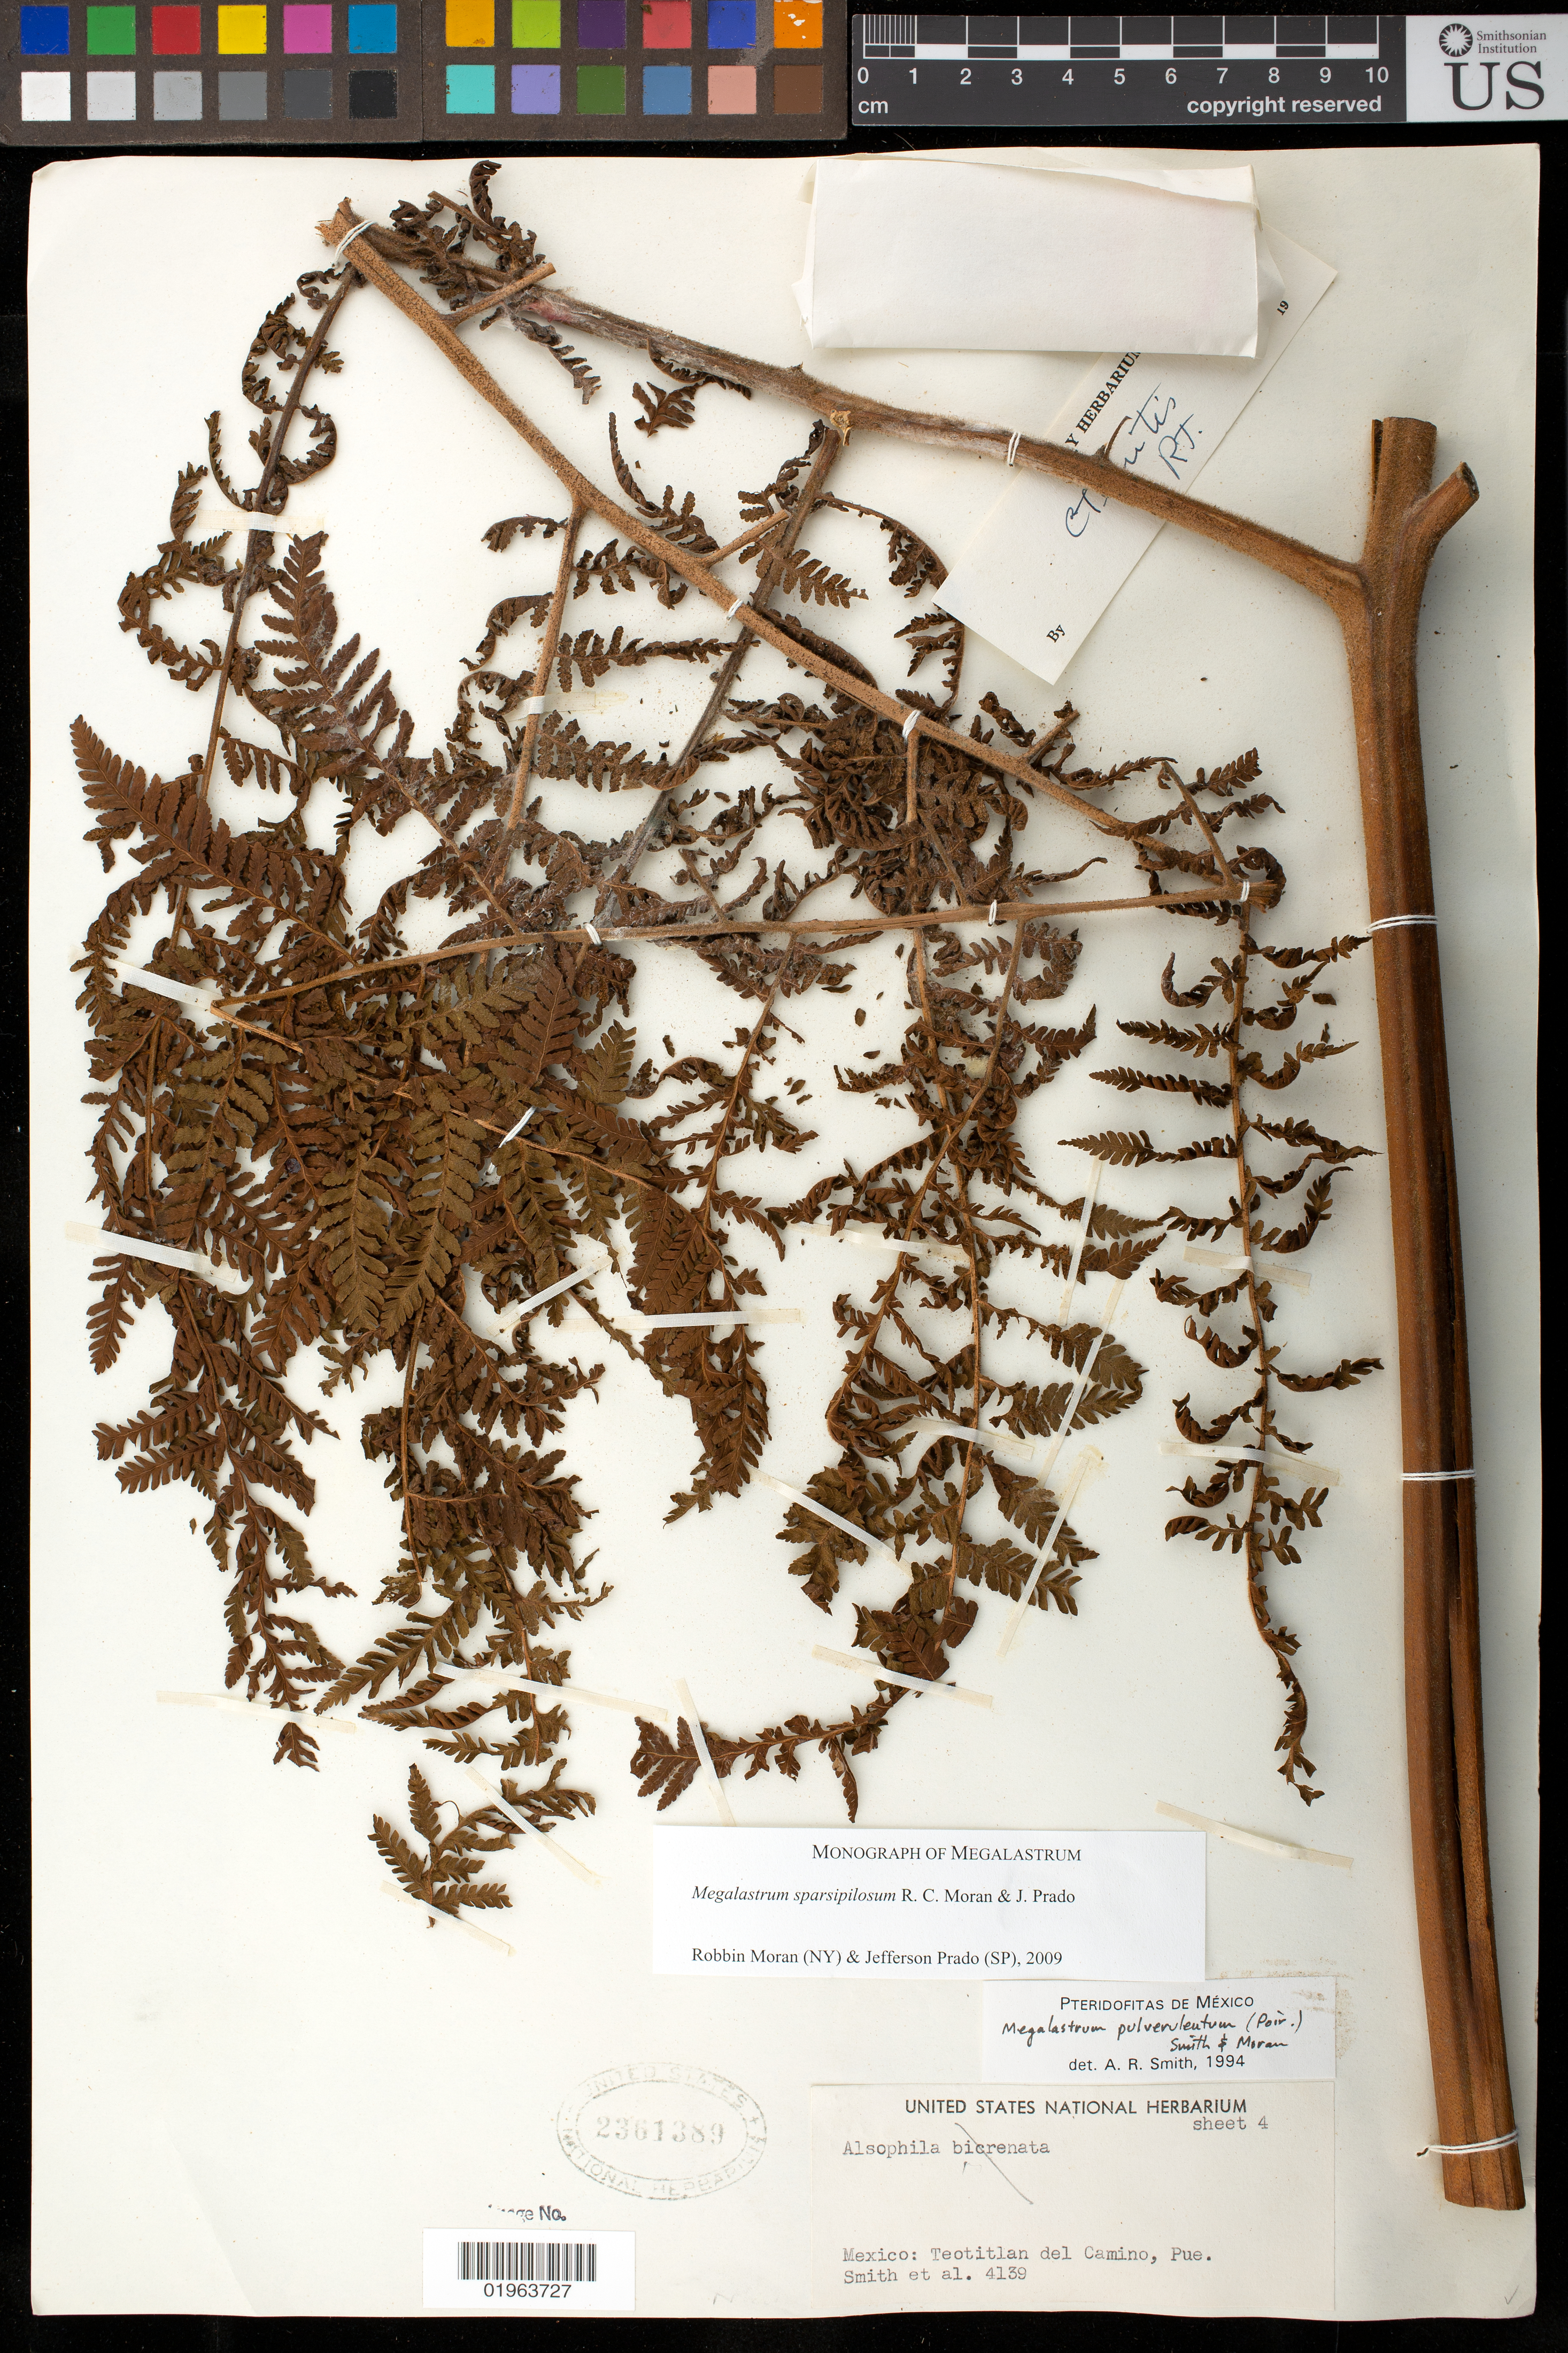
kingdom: Plantae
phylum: Tracheophyta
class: Polypodiopsida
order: Polypodiales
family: Dryopteridaceae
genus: Megalastrum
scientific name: Megalastrum sparsipilosum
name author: R.C. Moran & J. Prado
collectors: C. E. Smith Jr.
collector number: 4139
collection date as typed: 03 Aug 1961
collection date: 1961-08-03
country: Mexico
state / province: Puebla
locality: Teotitlan del Camino on the road to Huautla.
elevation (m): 2000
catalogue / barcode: US 2361389